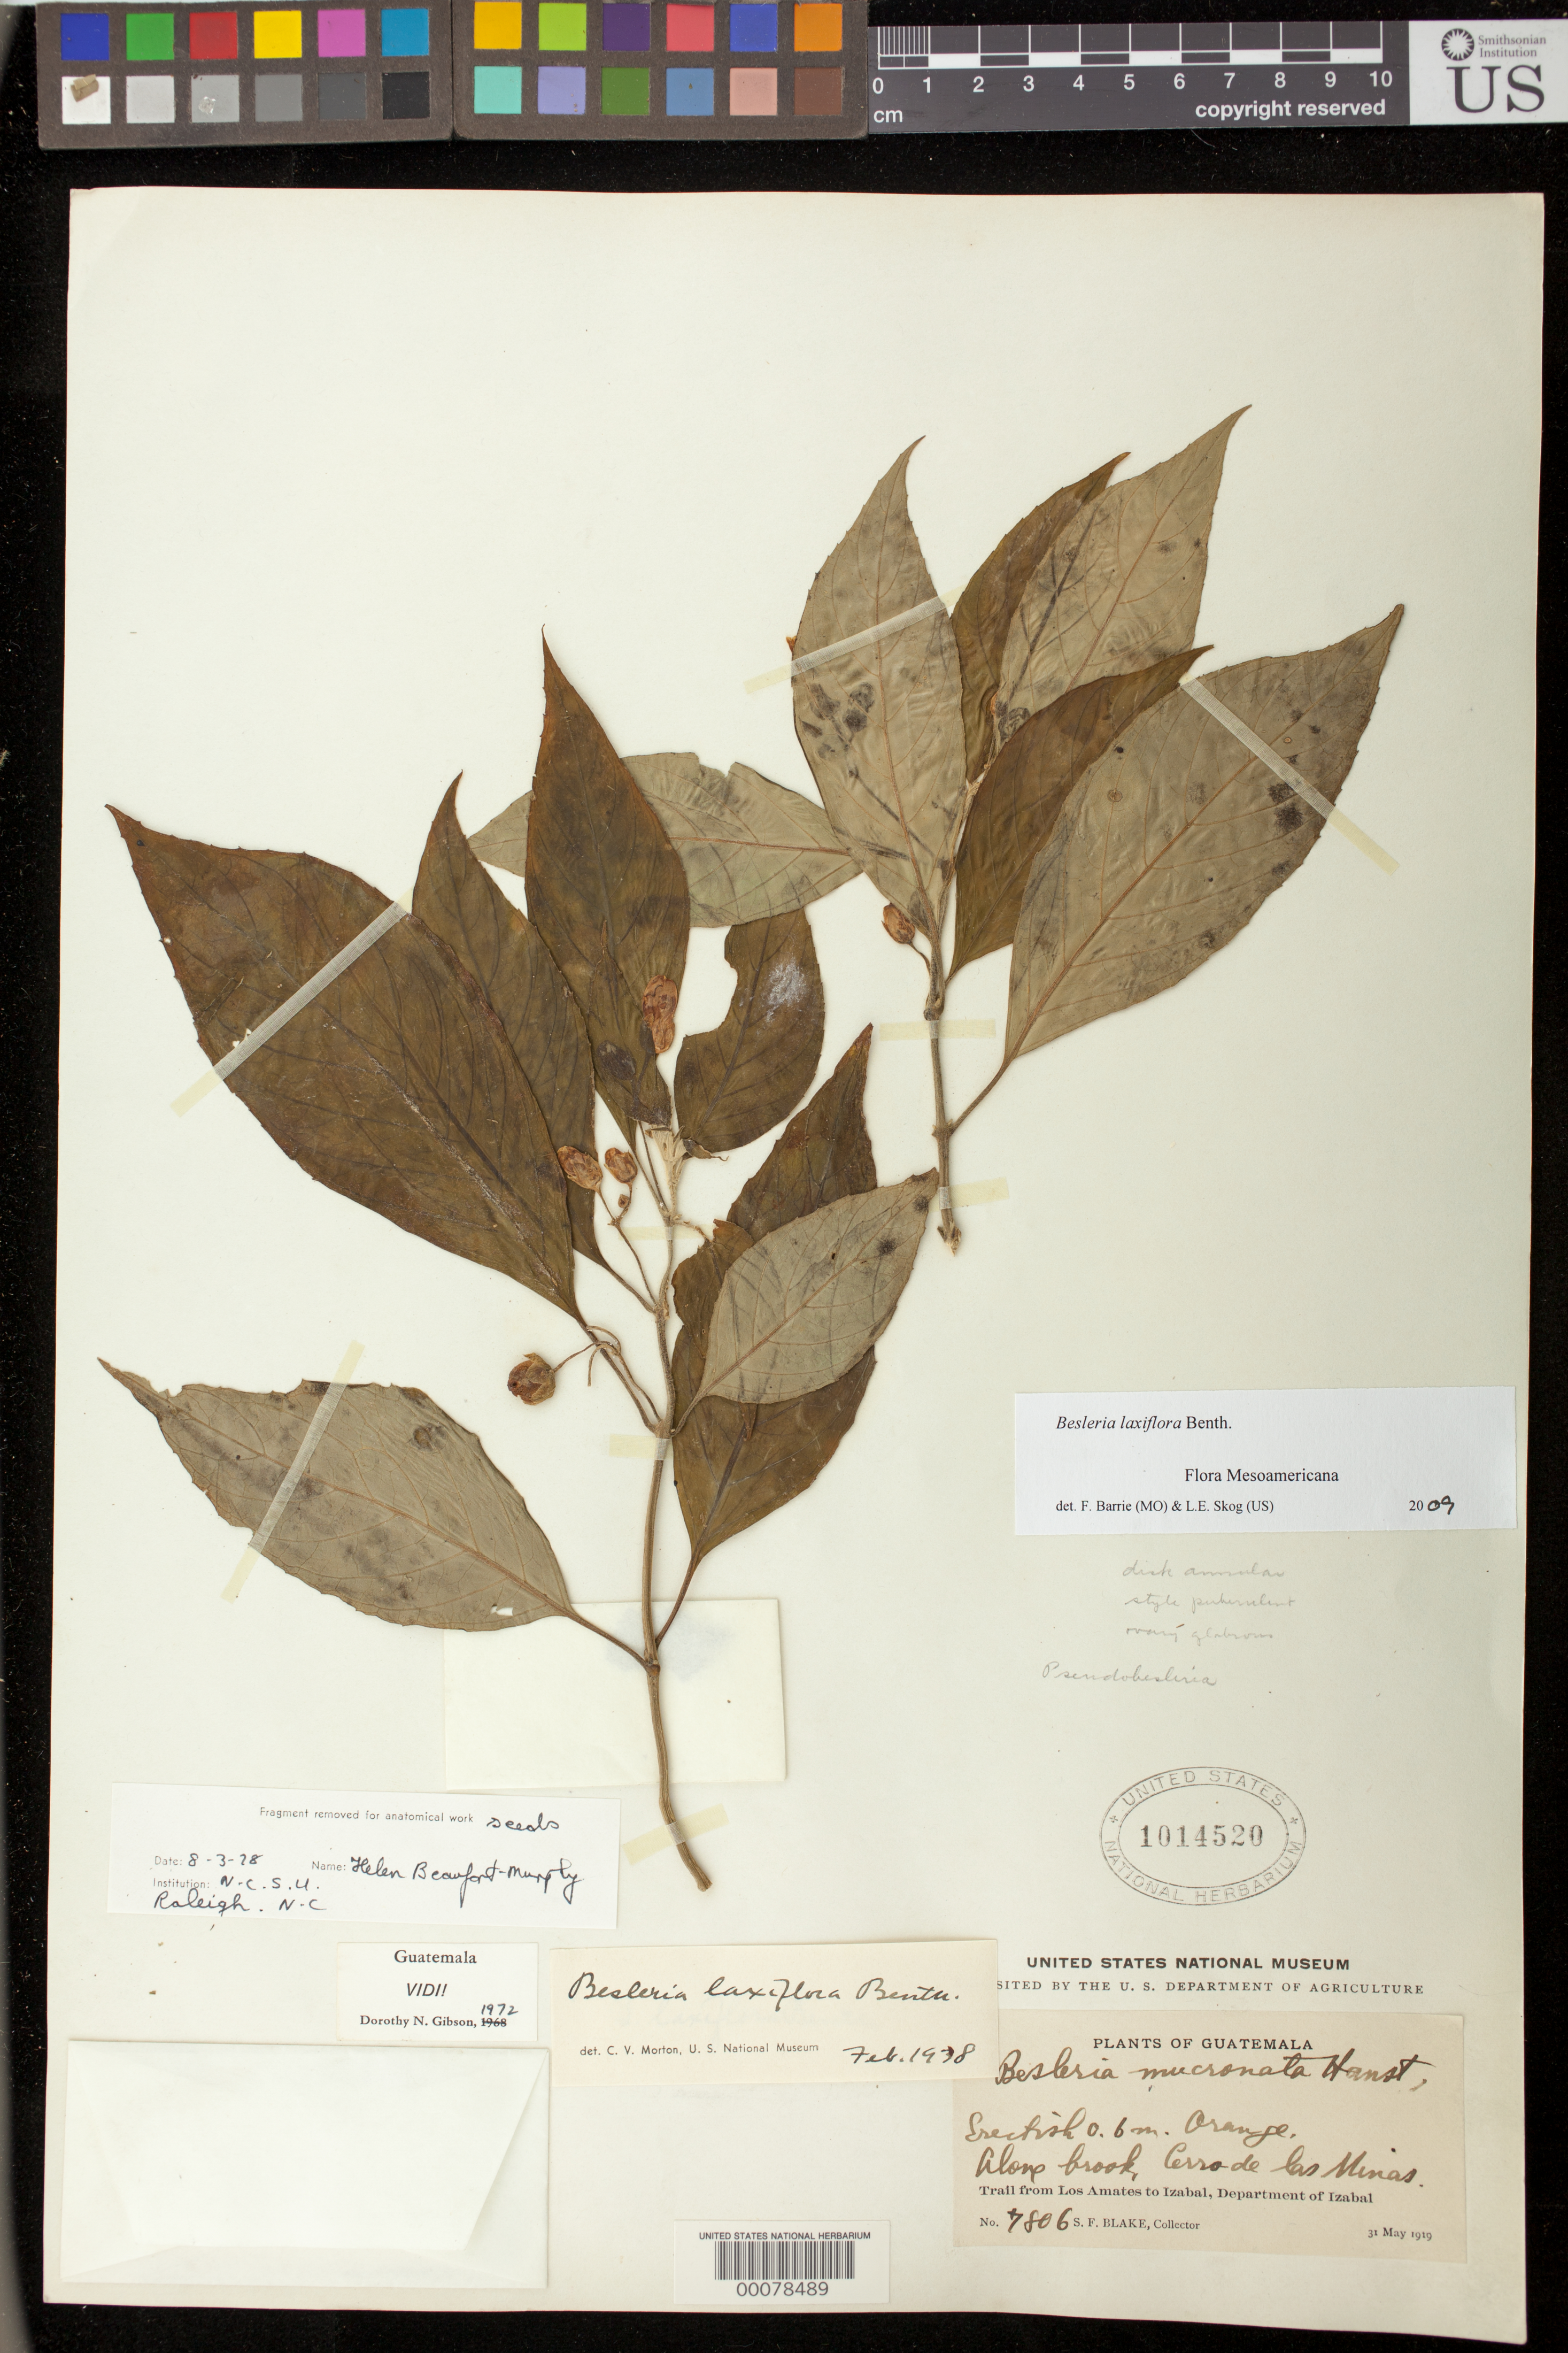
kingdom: Plantae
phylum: Tracheophyta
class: Magnoliopsida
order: Lamiales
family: Gesneriaceae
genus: Besleria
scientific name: Besleria laxiflora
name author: Benth.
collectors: S. Blake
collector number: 7806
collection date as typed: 31 May 1919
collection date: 1919-05-31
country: Guatemala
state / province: Izabal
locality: Trail from Los Amates to Izabal, Cerro de las Minas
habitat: Along brook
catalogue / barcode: US 1014520